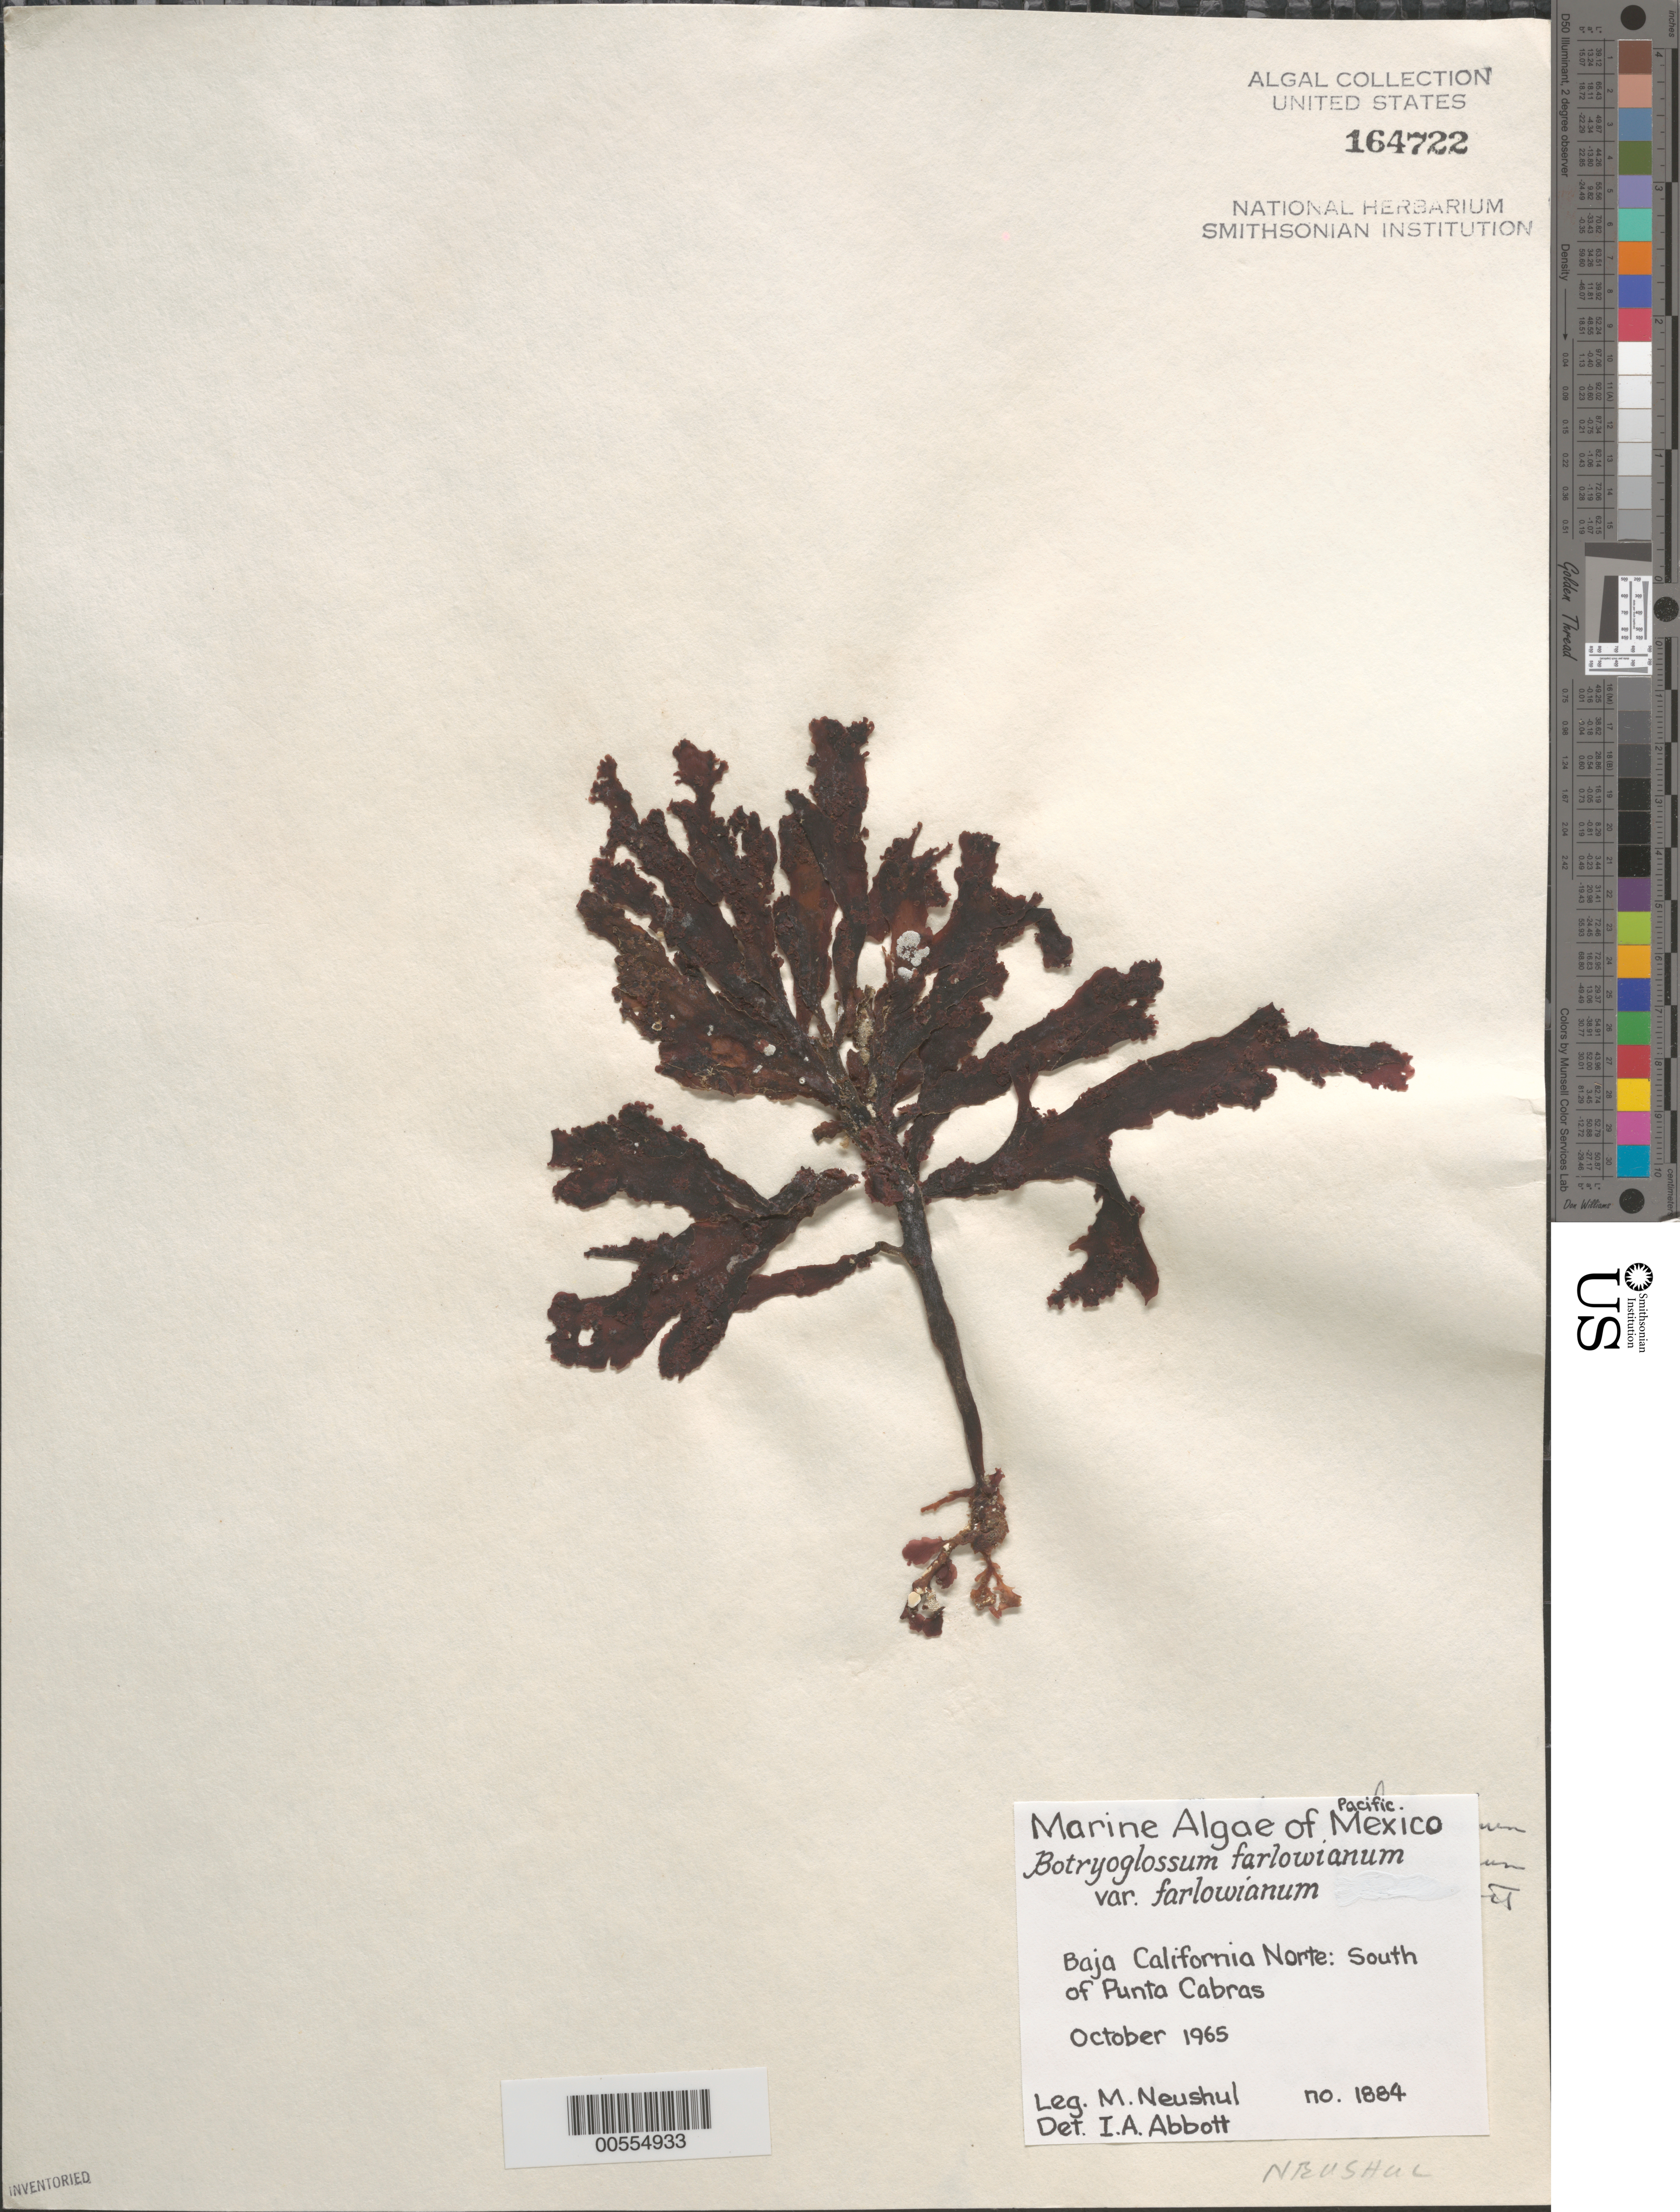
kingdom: Plantae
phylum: Rhodophyta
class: Florideophyceae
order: Ceramiales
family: Delesseriaceae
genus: Botryoglossum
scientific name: Botryoglossum farlowianum var. farlowianum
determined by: Abbott, Isabella A.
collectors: M. Neushul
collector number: Neushul 1884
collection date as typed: Oct 1965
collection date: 1965-10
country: Mexico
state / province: Baja California Norte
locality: South of Punta Cabras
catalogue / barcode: US 164722